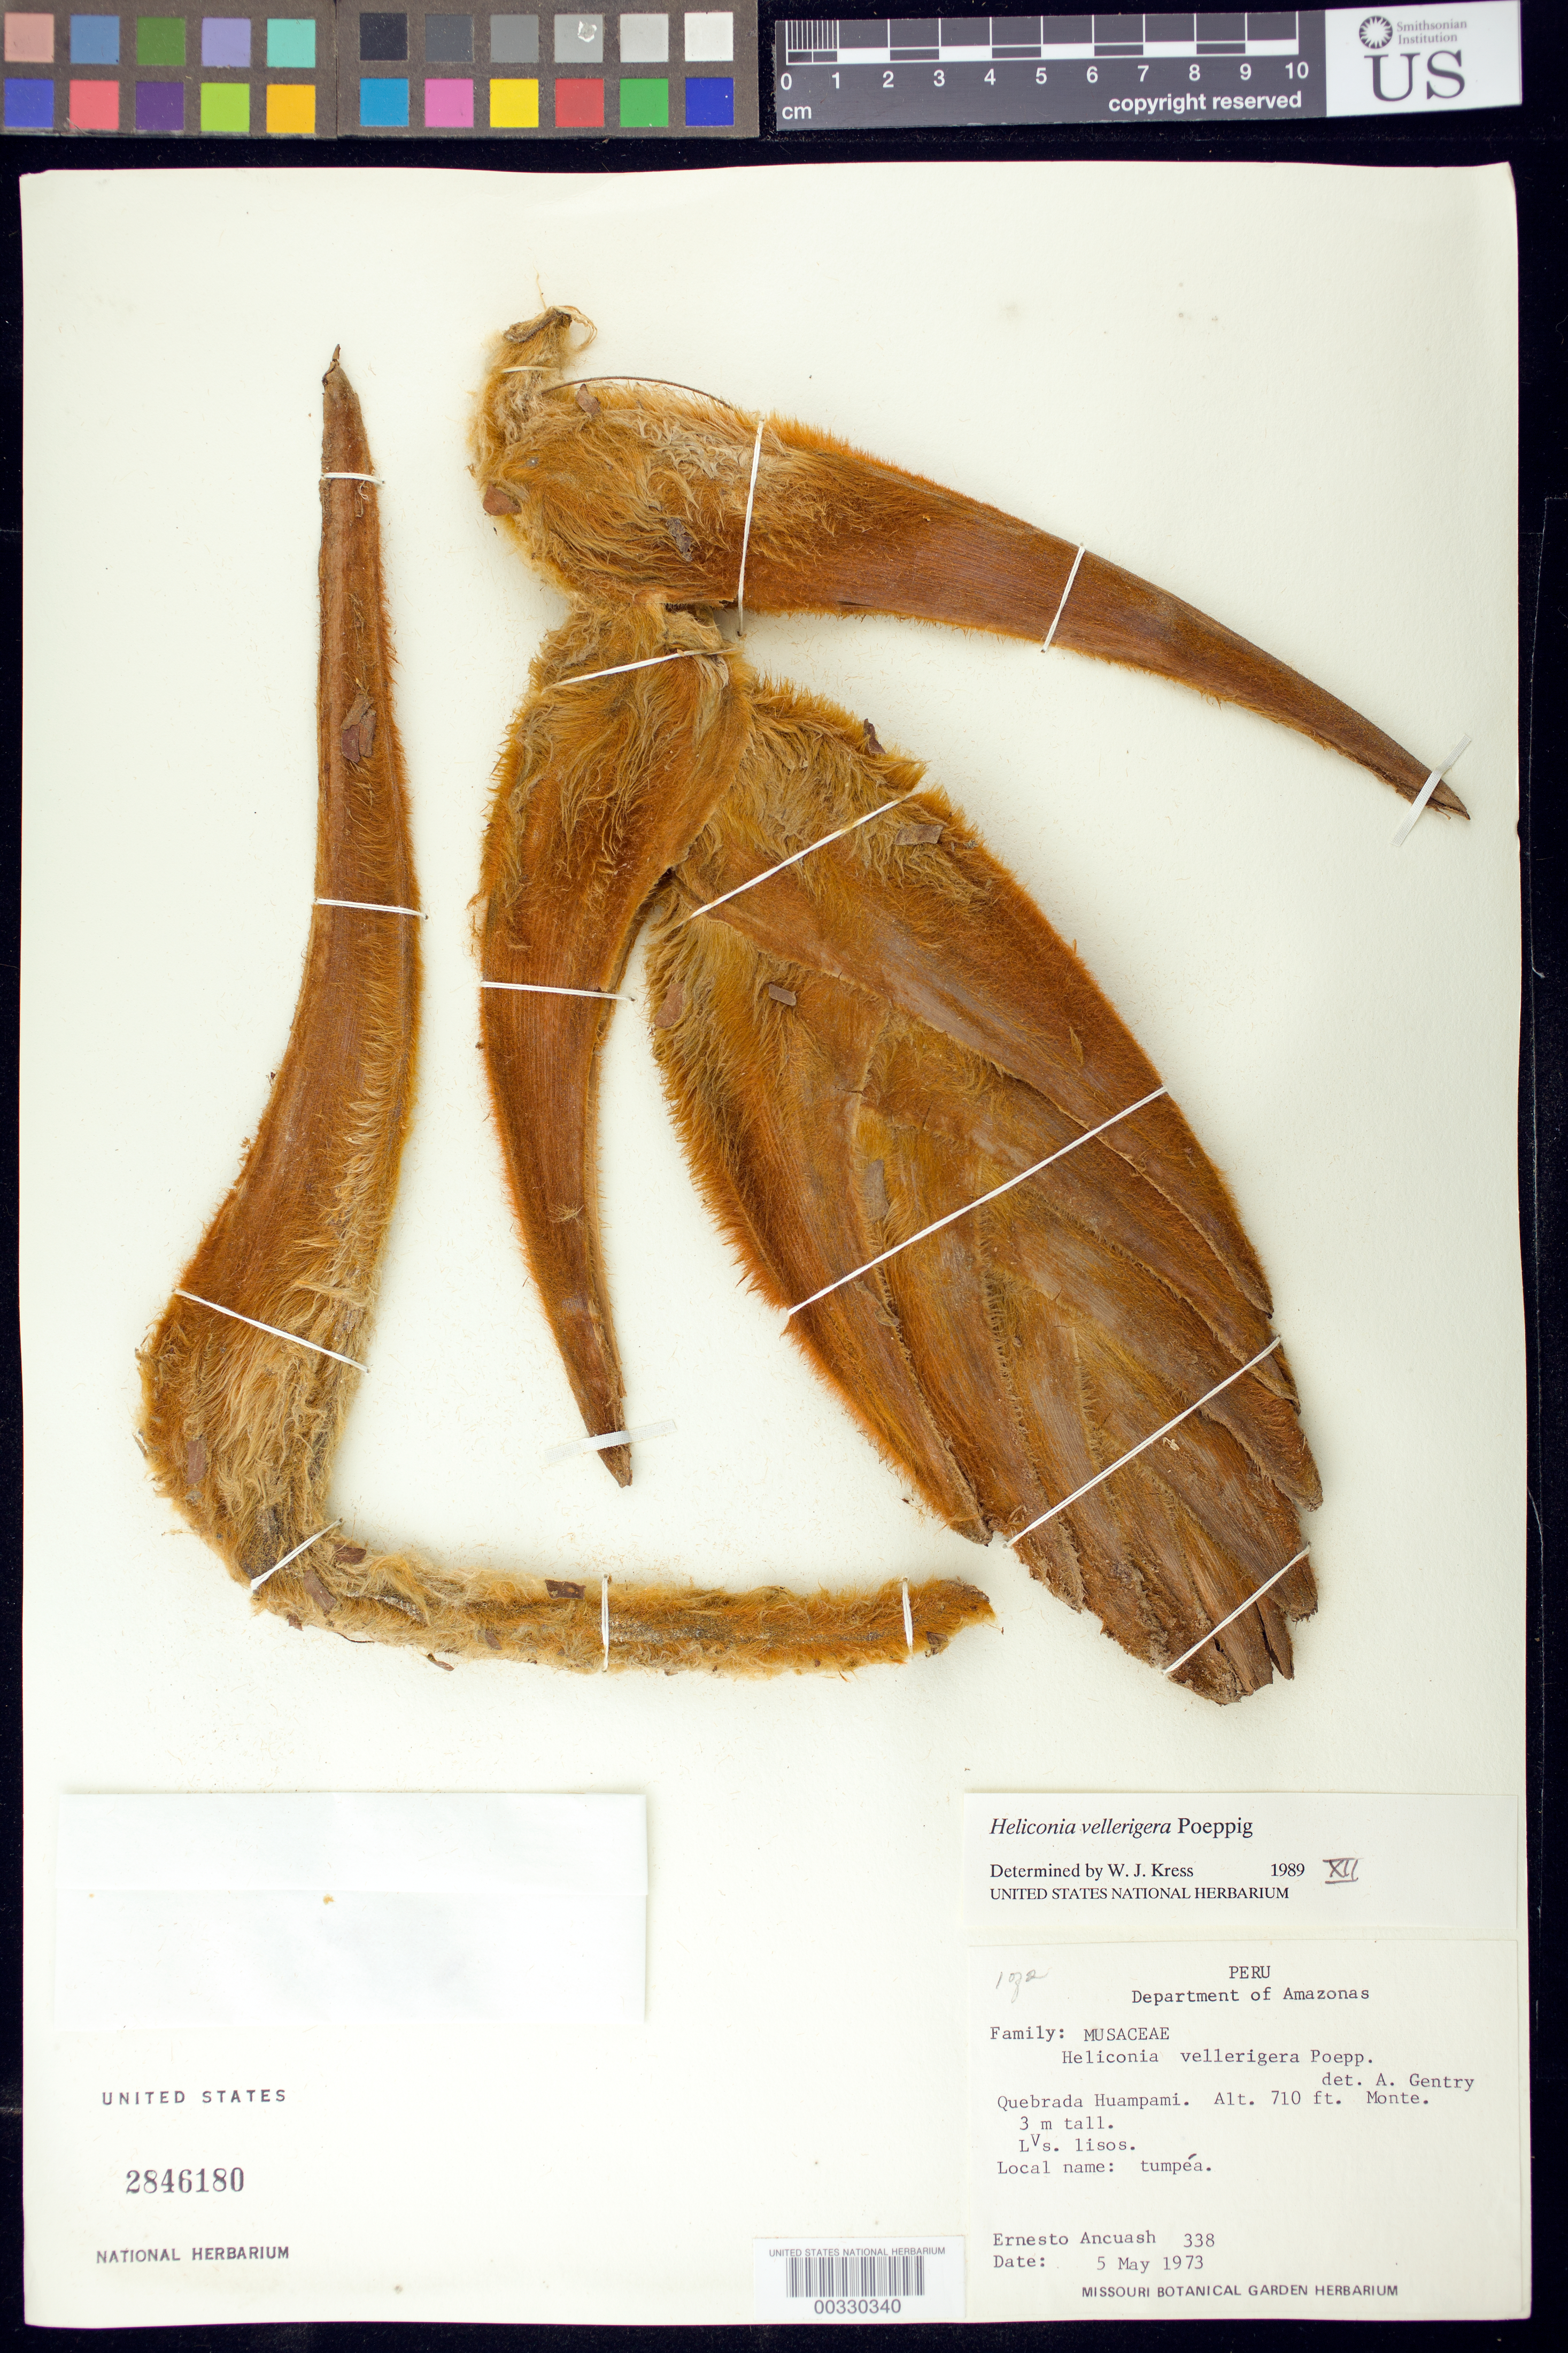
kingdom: Plantae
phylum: Tracheophyta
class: Liliopsida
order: Zingiberales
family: Heliconiaceae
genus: Heliconia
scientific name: Heliconia vellerigera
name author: Poepp.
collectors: E. Ancuash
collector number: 338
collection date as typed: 05 May 1973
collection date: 1973-05-05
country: Peru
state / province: Amazonas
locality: Quebrada Huampami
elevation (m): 216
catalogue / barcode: US 2846180